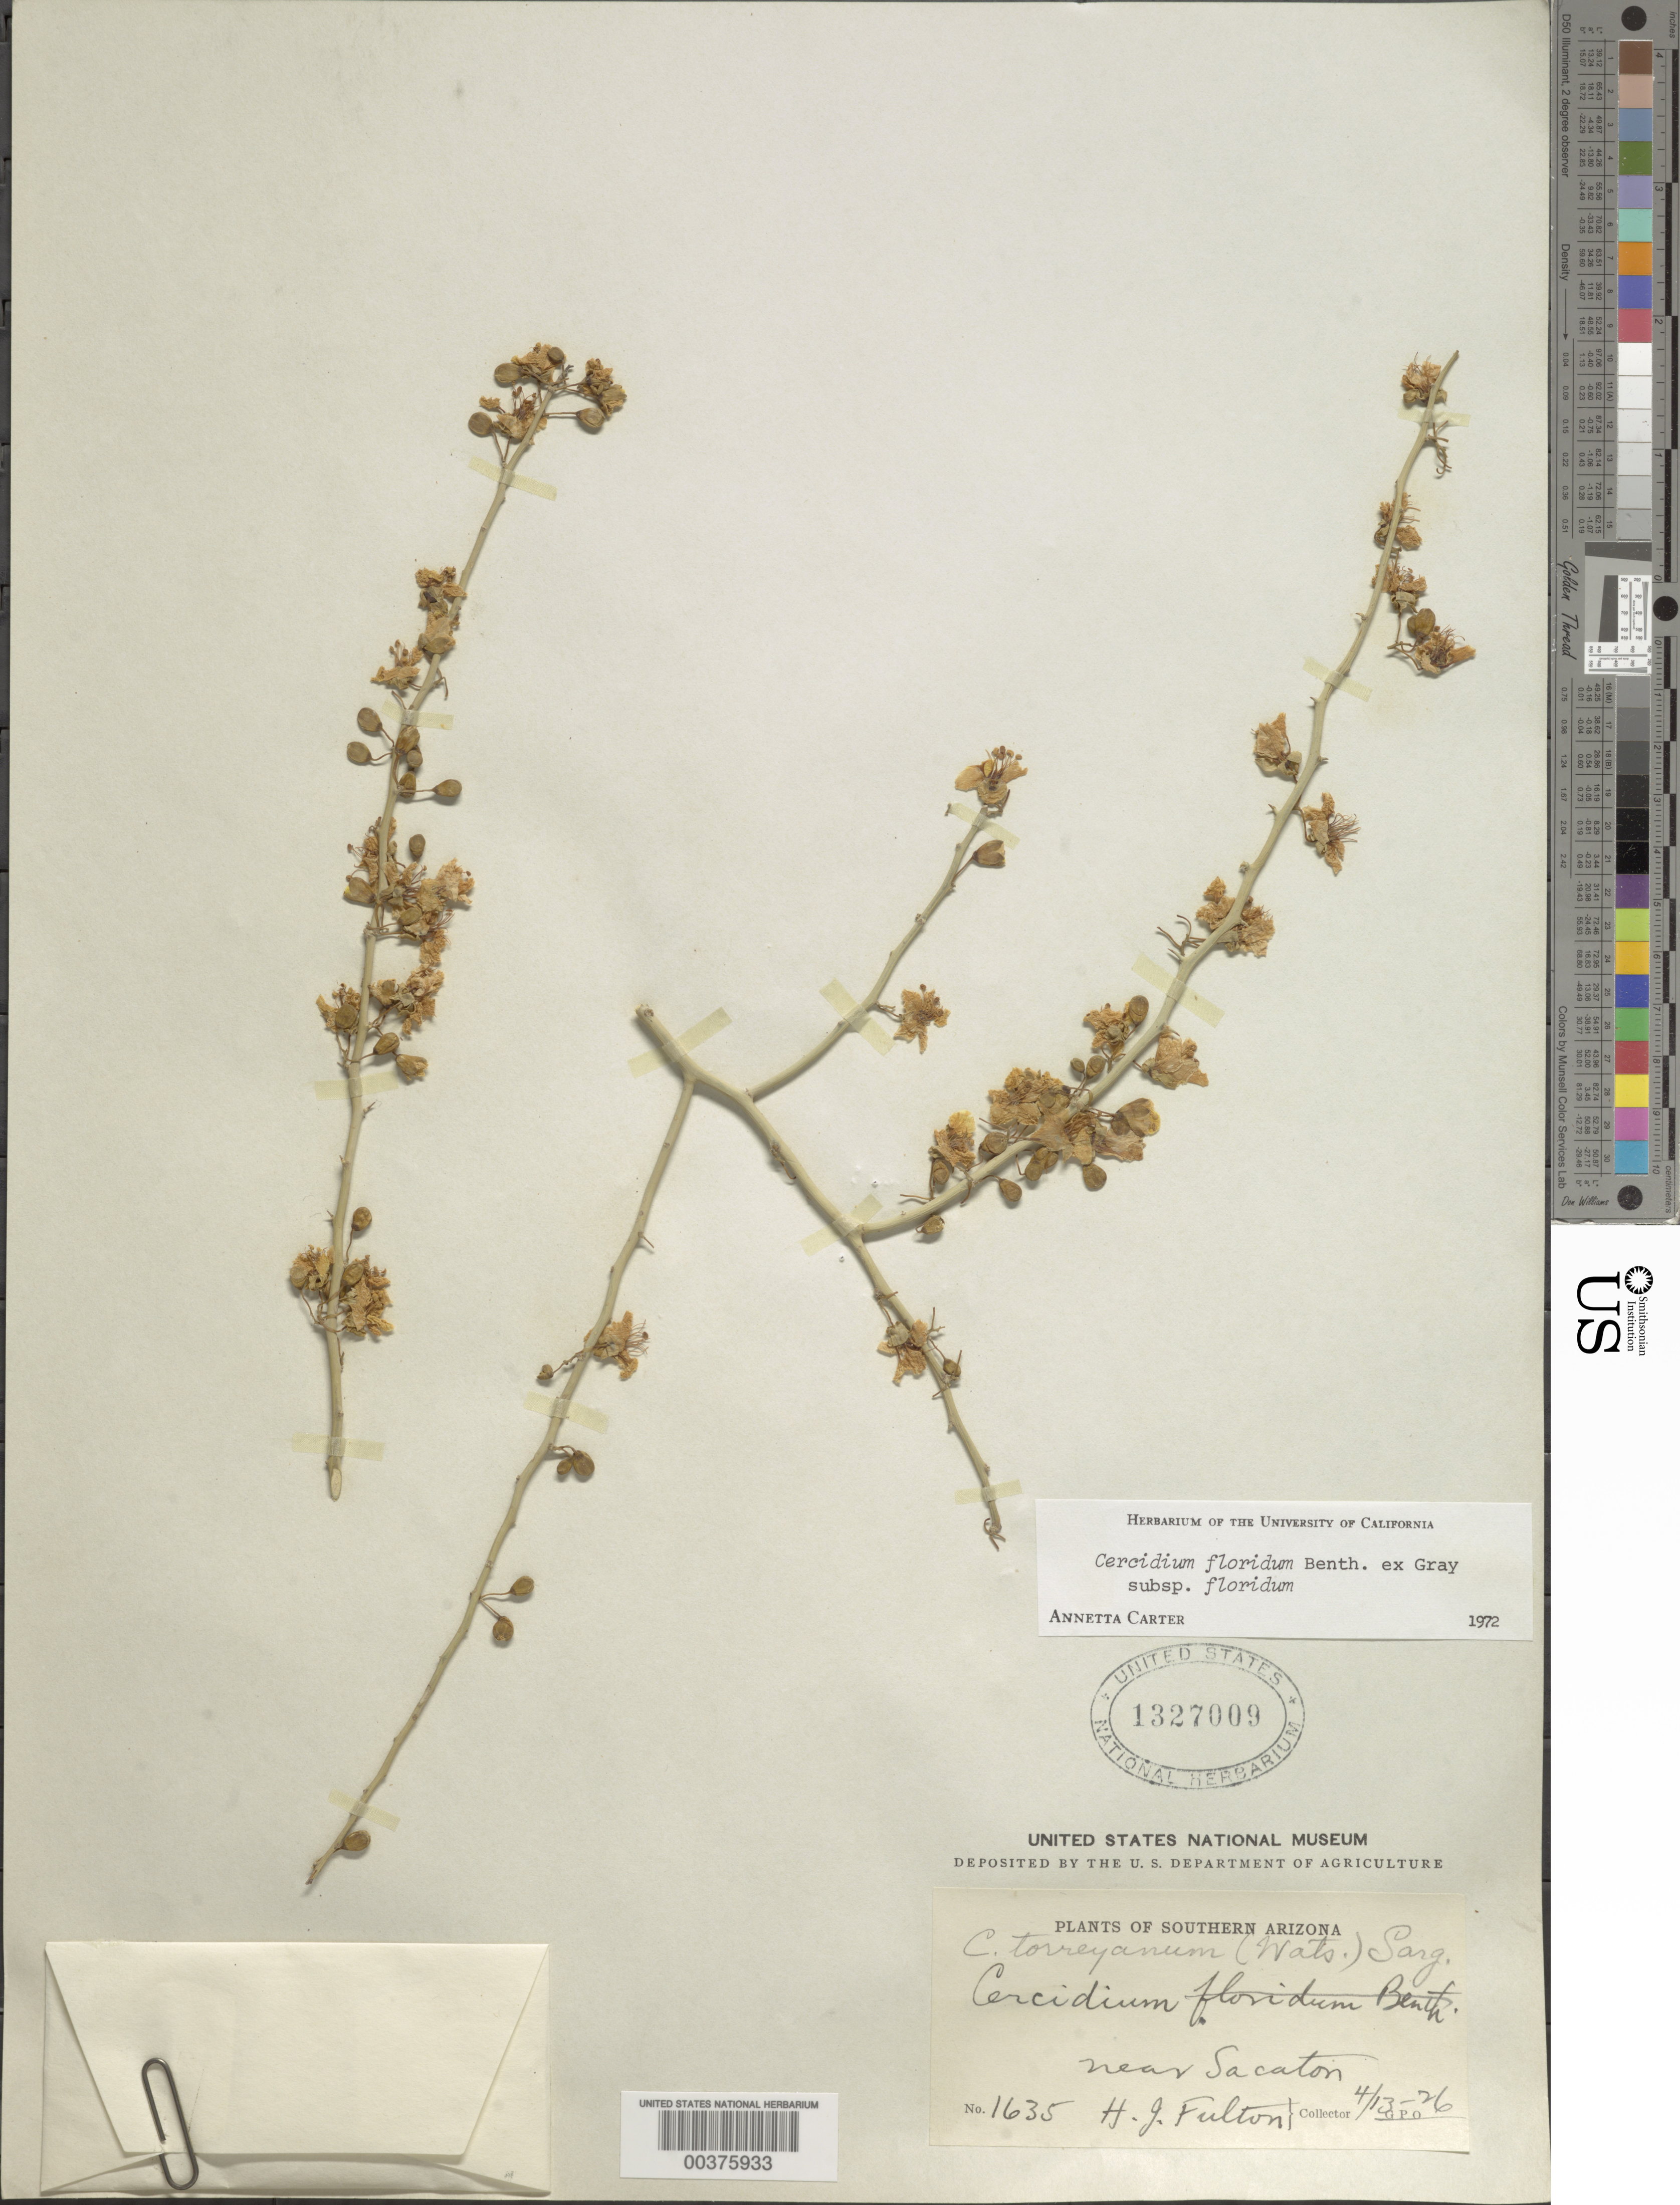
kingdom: Plantae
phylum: Tracheophyta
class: Magnoliopsida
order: Fabales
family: Fabaceae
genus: Parkinsonia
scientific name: Parkinsonia florida subsp. florida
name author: (Benth. ex A. Gray) S. Watson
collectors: H. Fulton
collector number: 1635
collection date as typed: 13 Apr 1926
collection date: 1926-04-13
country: United States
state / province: Arizona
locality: Near sacaton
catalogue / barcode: US 1327009